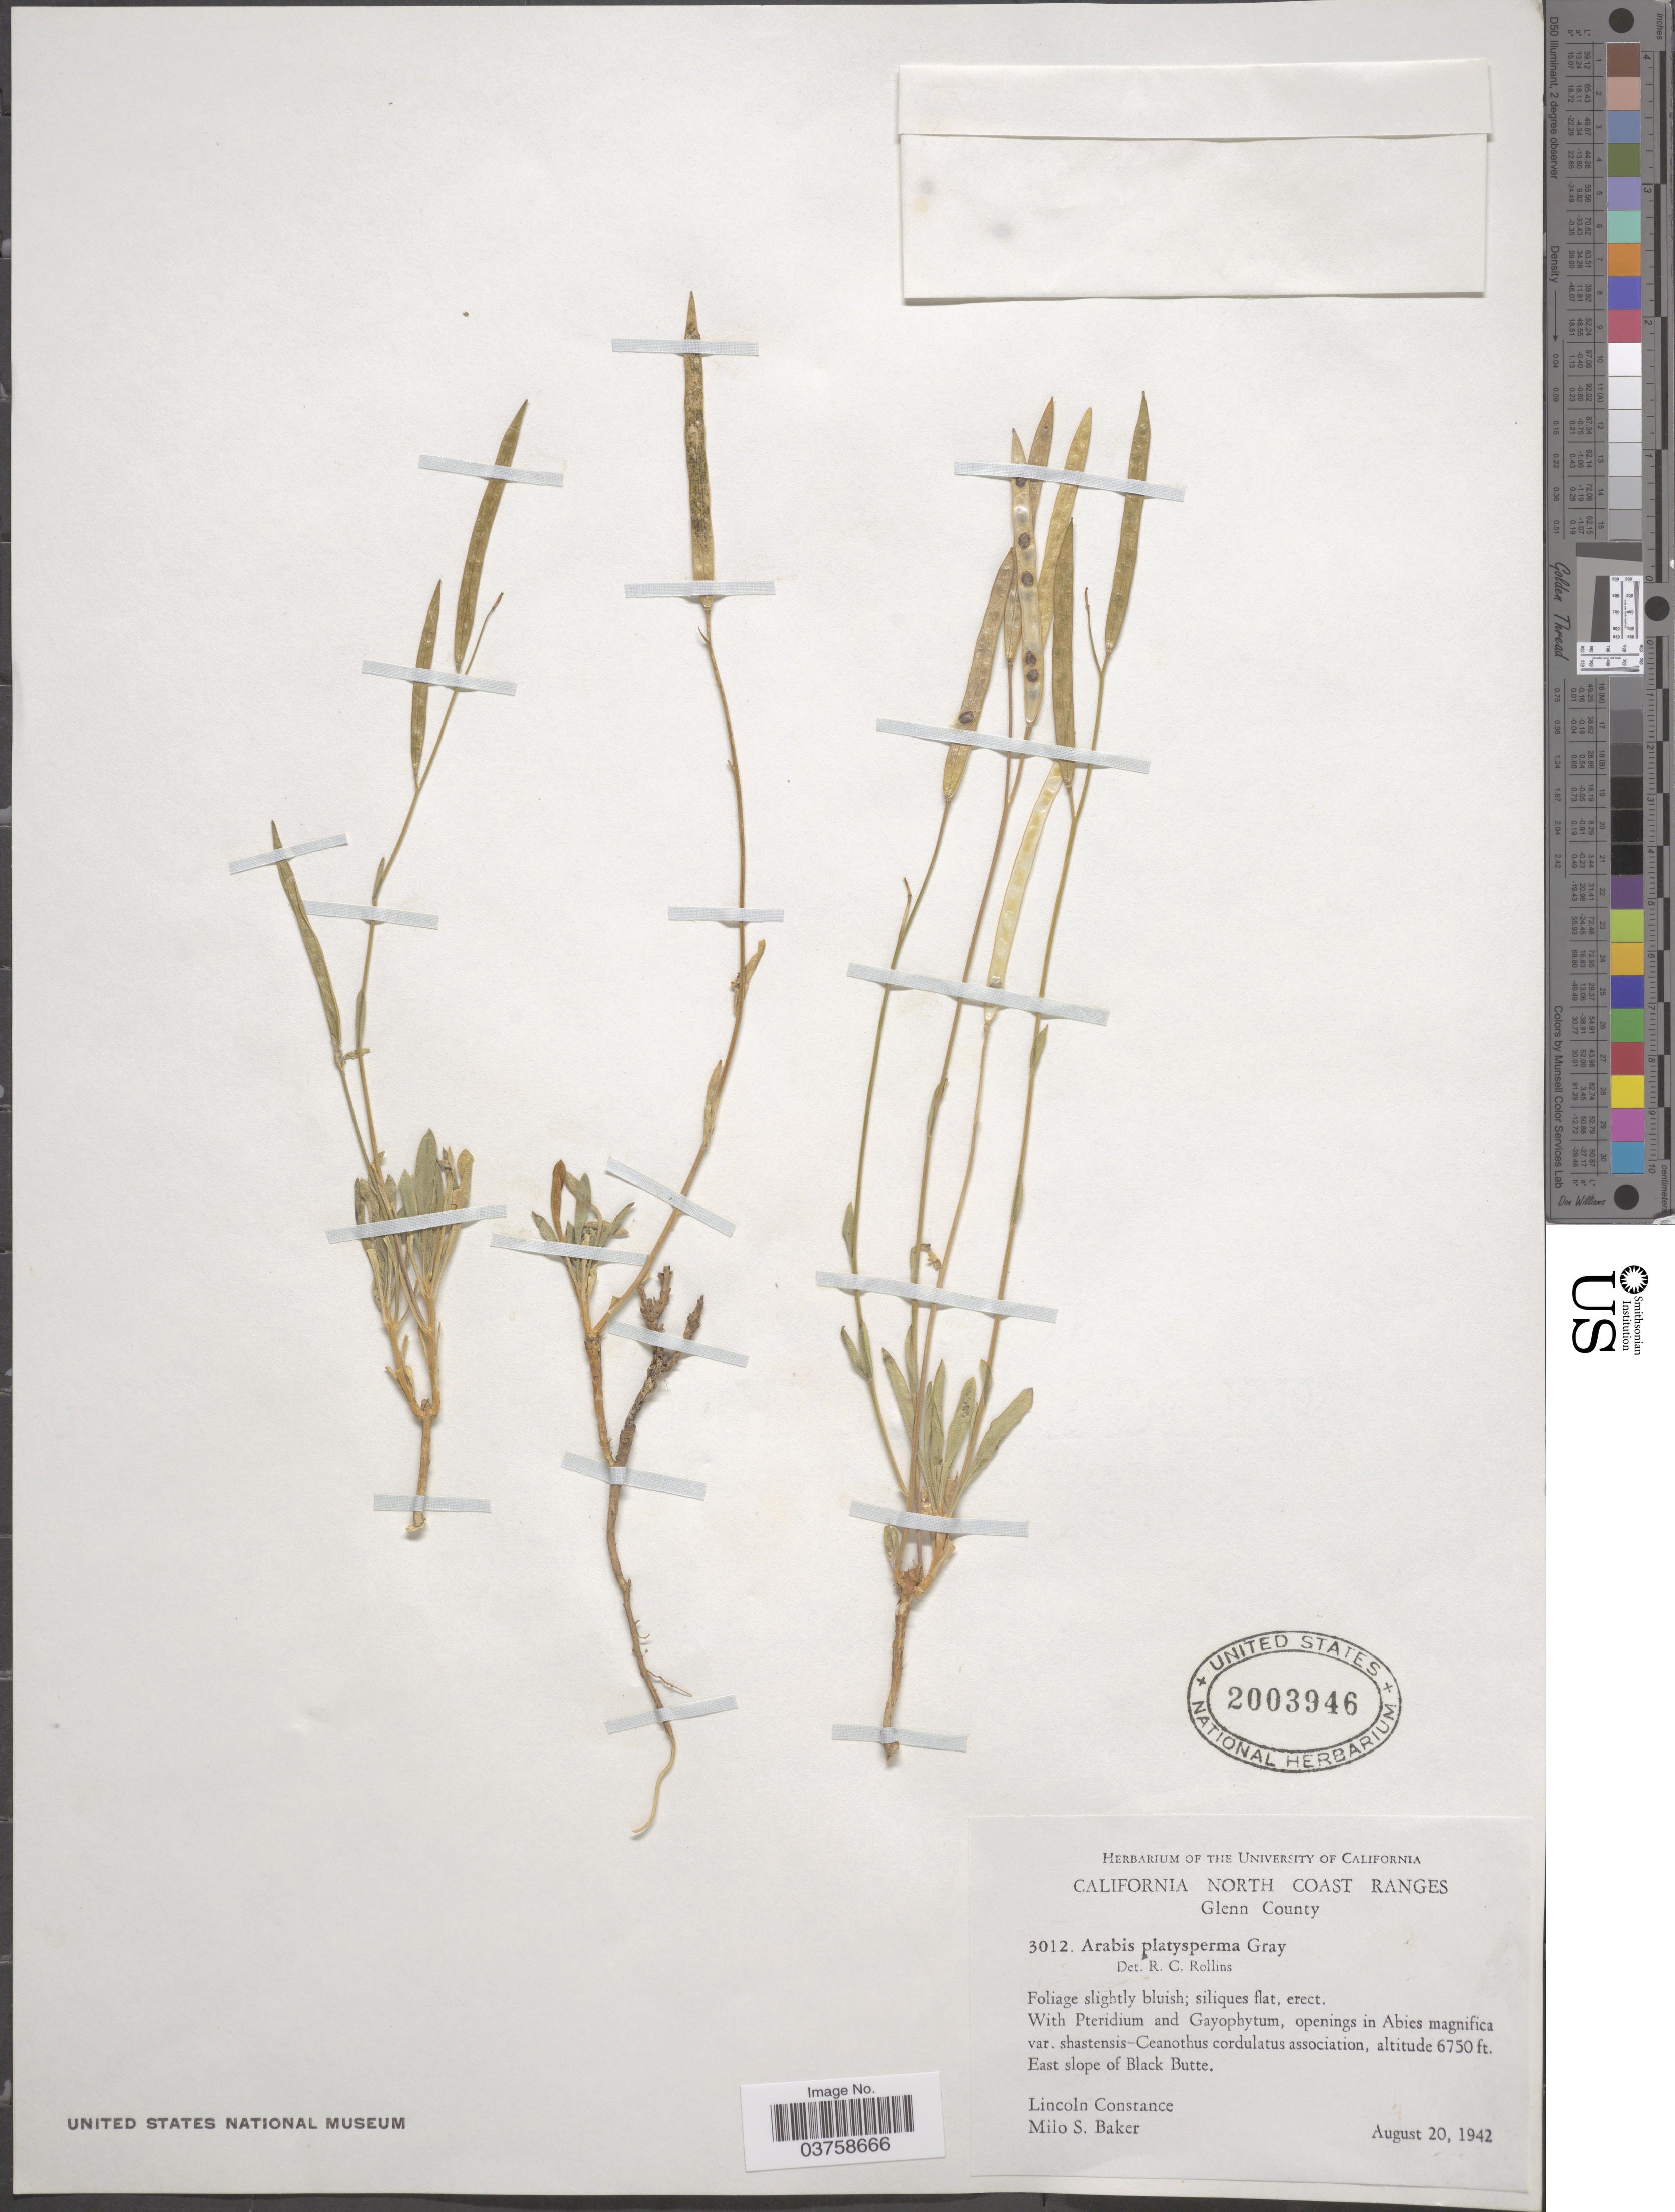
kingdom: Plantae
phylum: Tracheophyta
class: Magnoliopsida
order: Brassicales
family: Brassicaceae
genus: Arabis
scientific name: Arabis platysperma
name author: A. Gray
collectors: L. Constance & M. S. Baker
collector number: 3012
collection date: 1942-08-20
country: United States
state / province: California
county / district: Glenn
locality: California North Coast Ranges. Glenn County. East slope of Black Butte.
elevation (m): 2057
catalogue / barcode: US 2003946